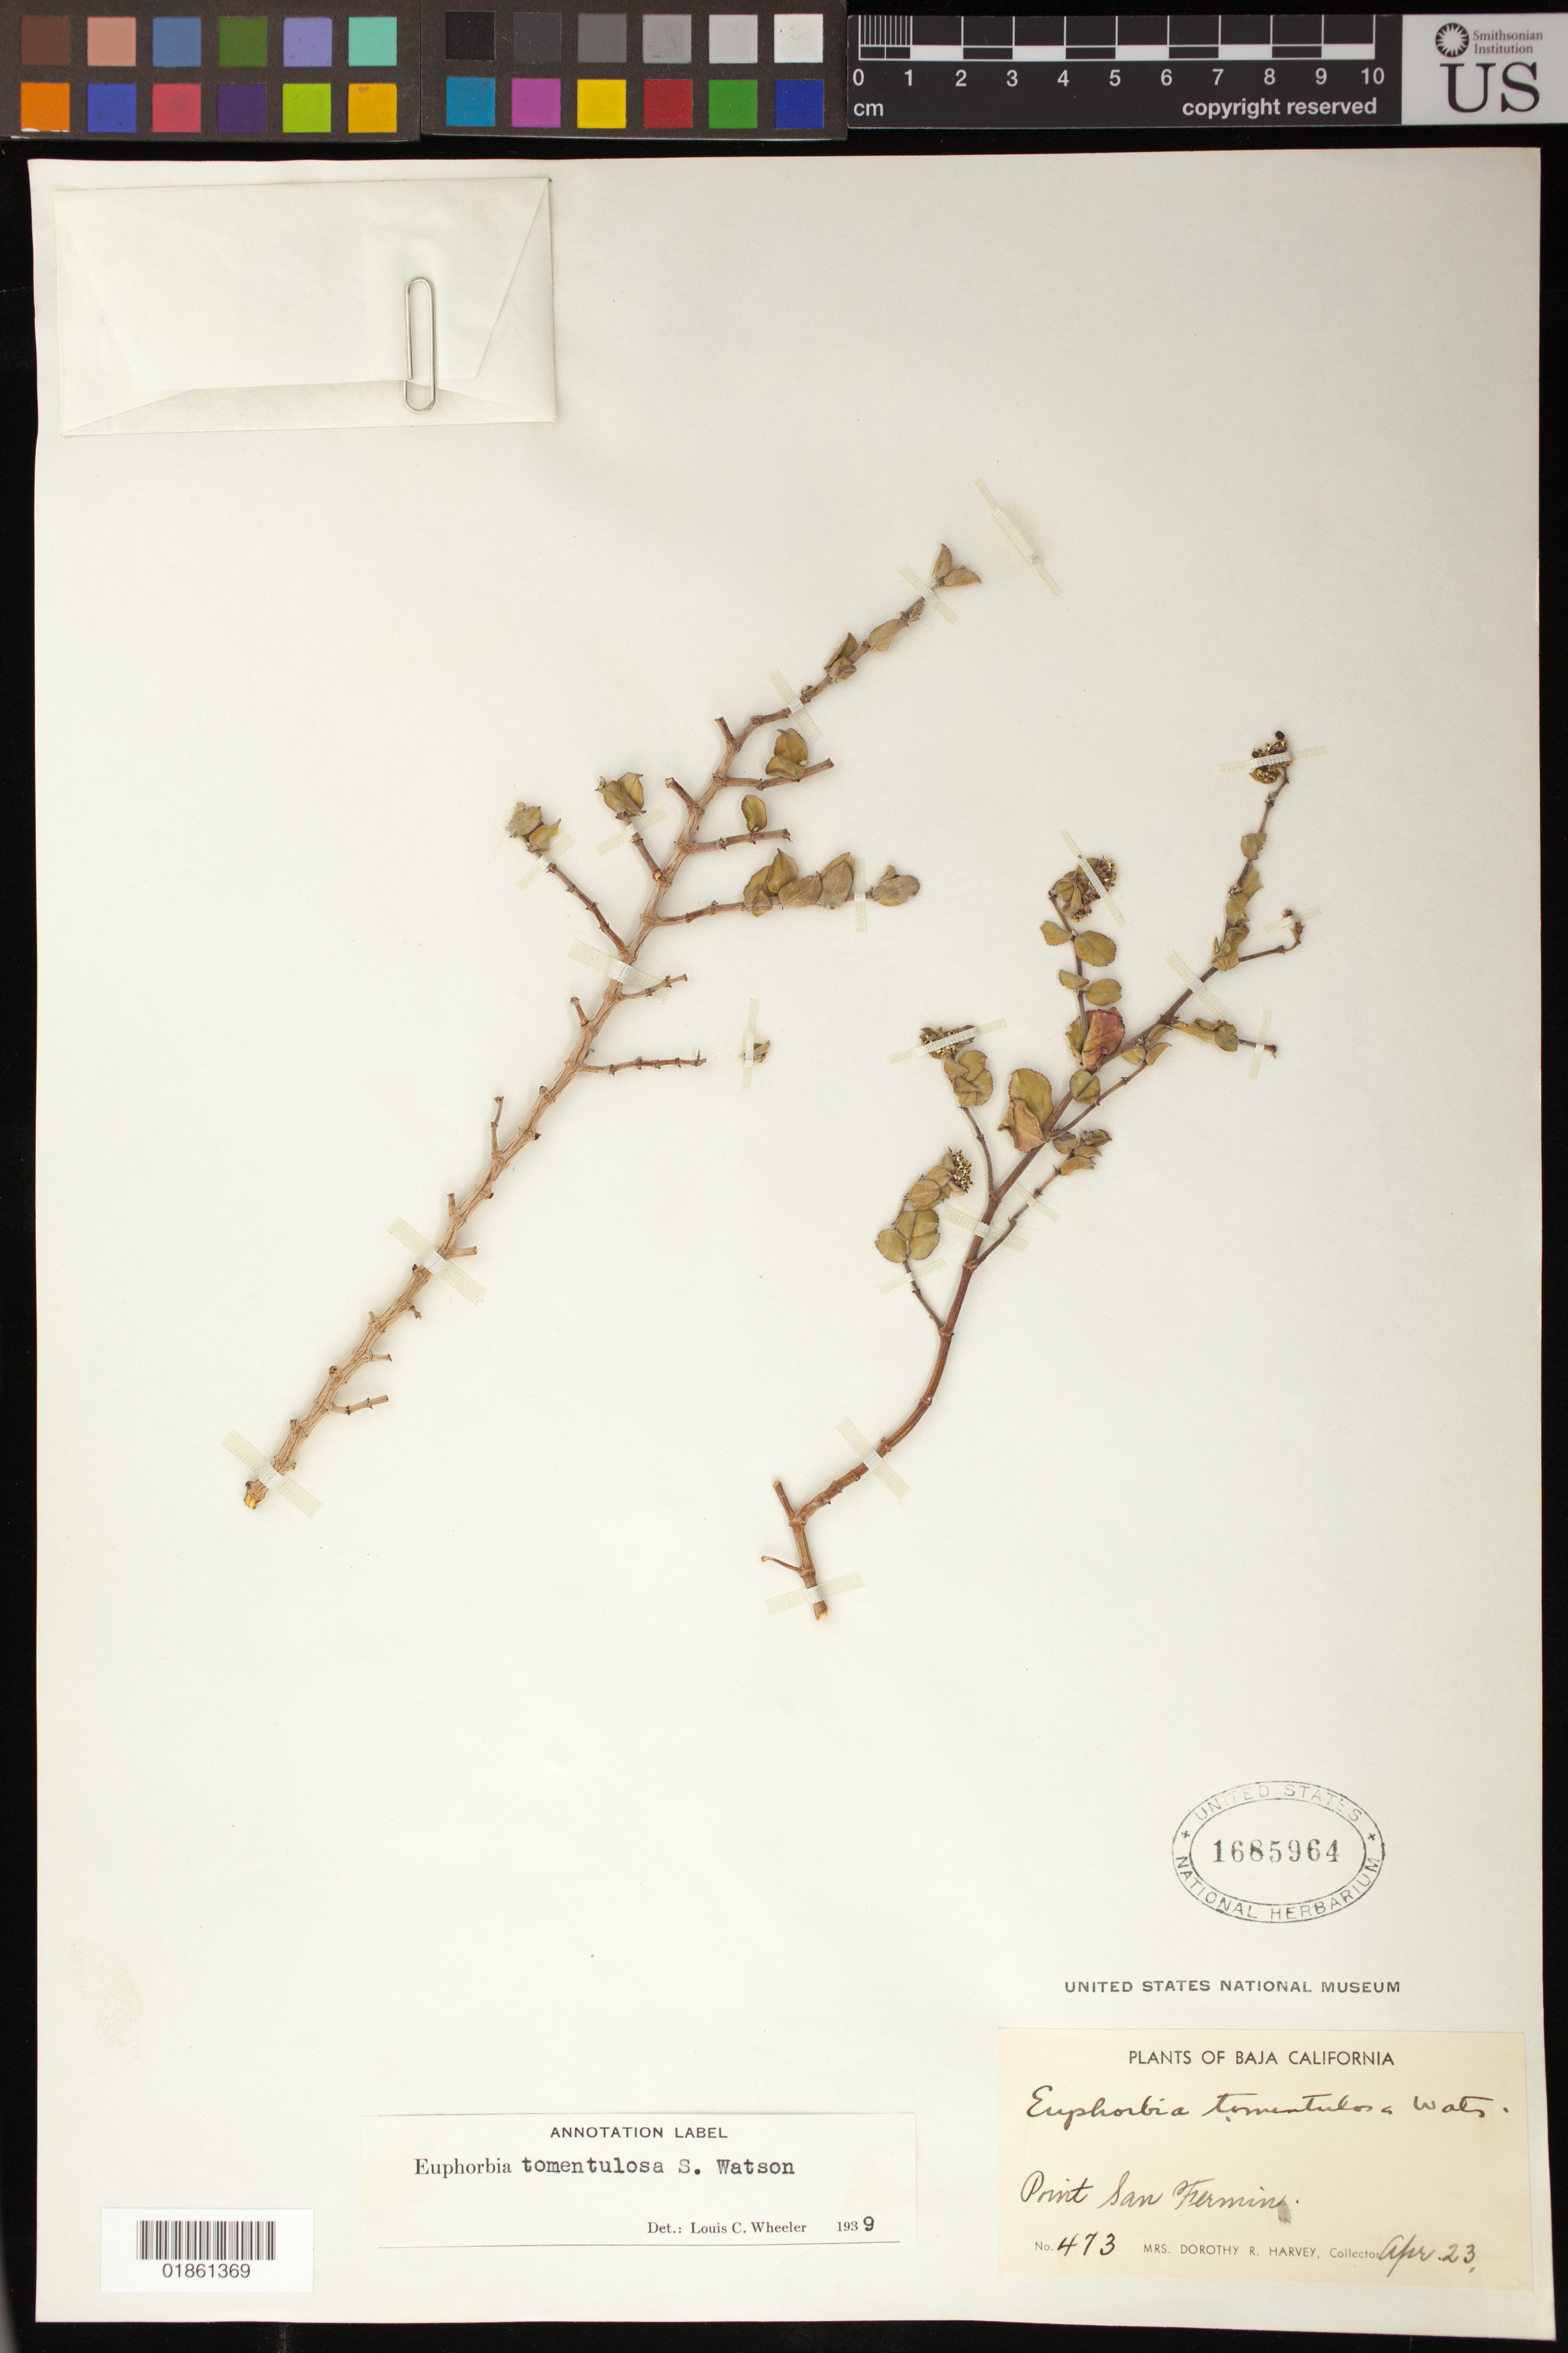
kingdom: Plantae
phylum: Tracheophyta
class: Magnoliopsida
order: Malpighiales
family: Euphorbiaceae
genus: Euphorbia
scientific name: Euphorbia tomentulosa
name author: S. Watson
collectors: D. R. Harvey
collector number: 473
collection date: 1923-04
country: Mexico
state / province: Baja California Sur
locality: Point San Fermin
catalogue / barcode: US 1685964